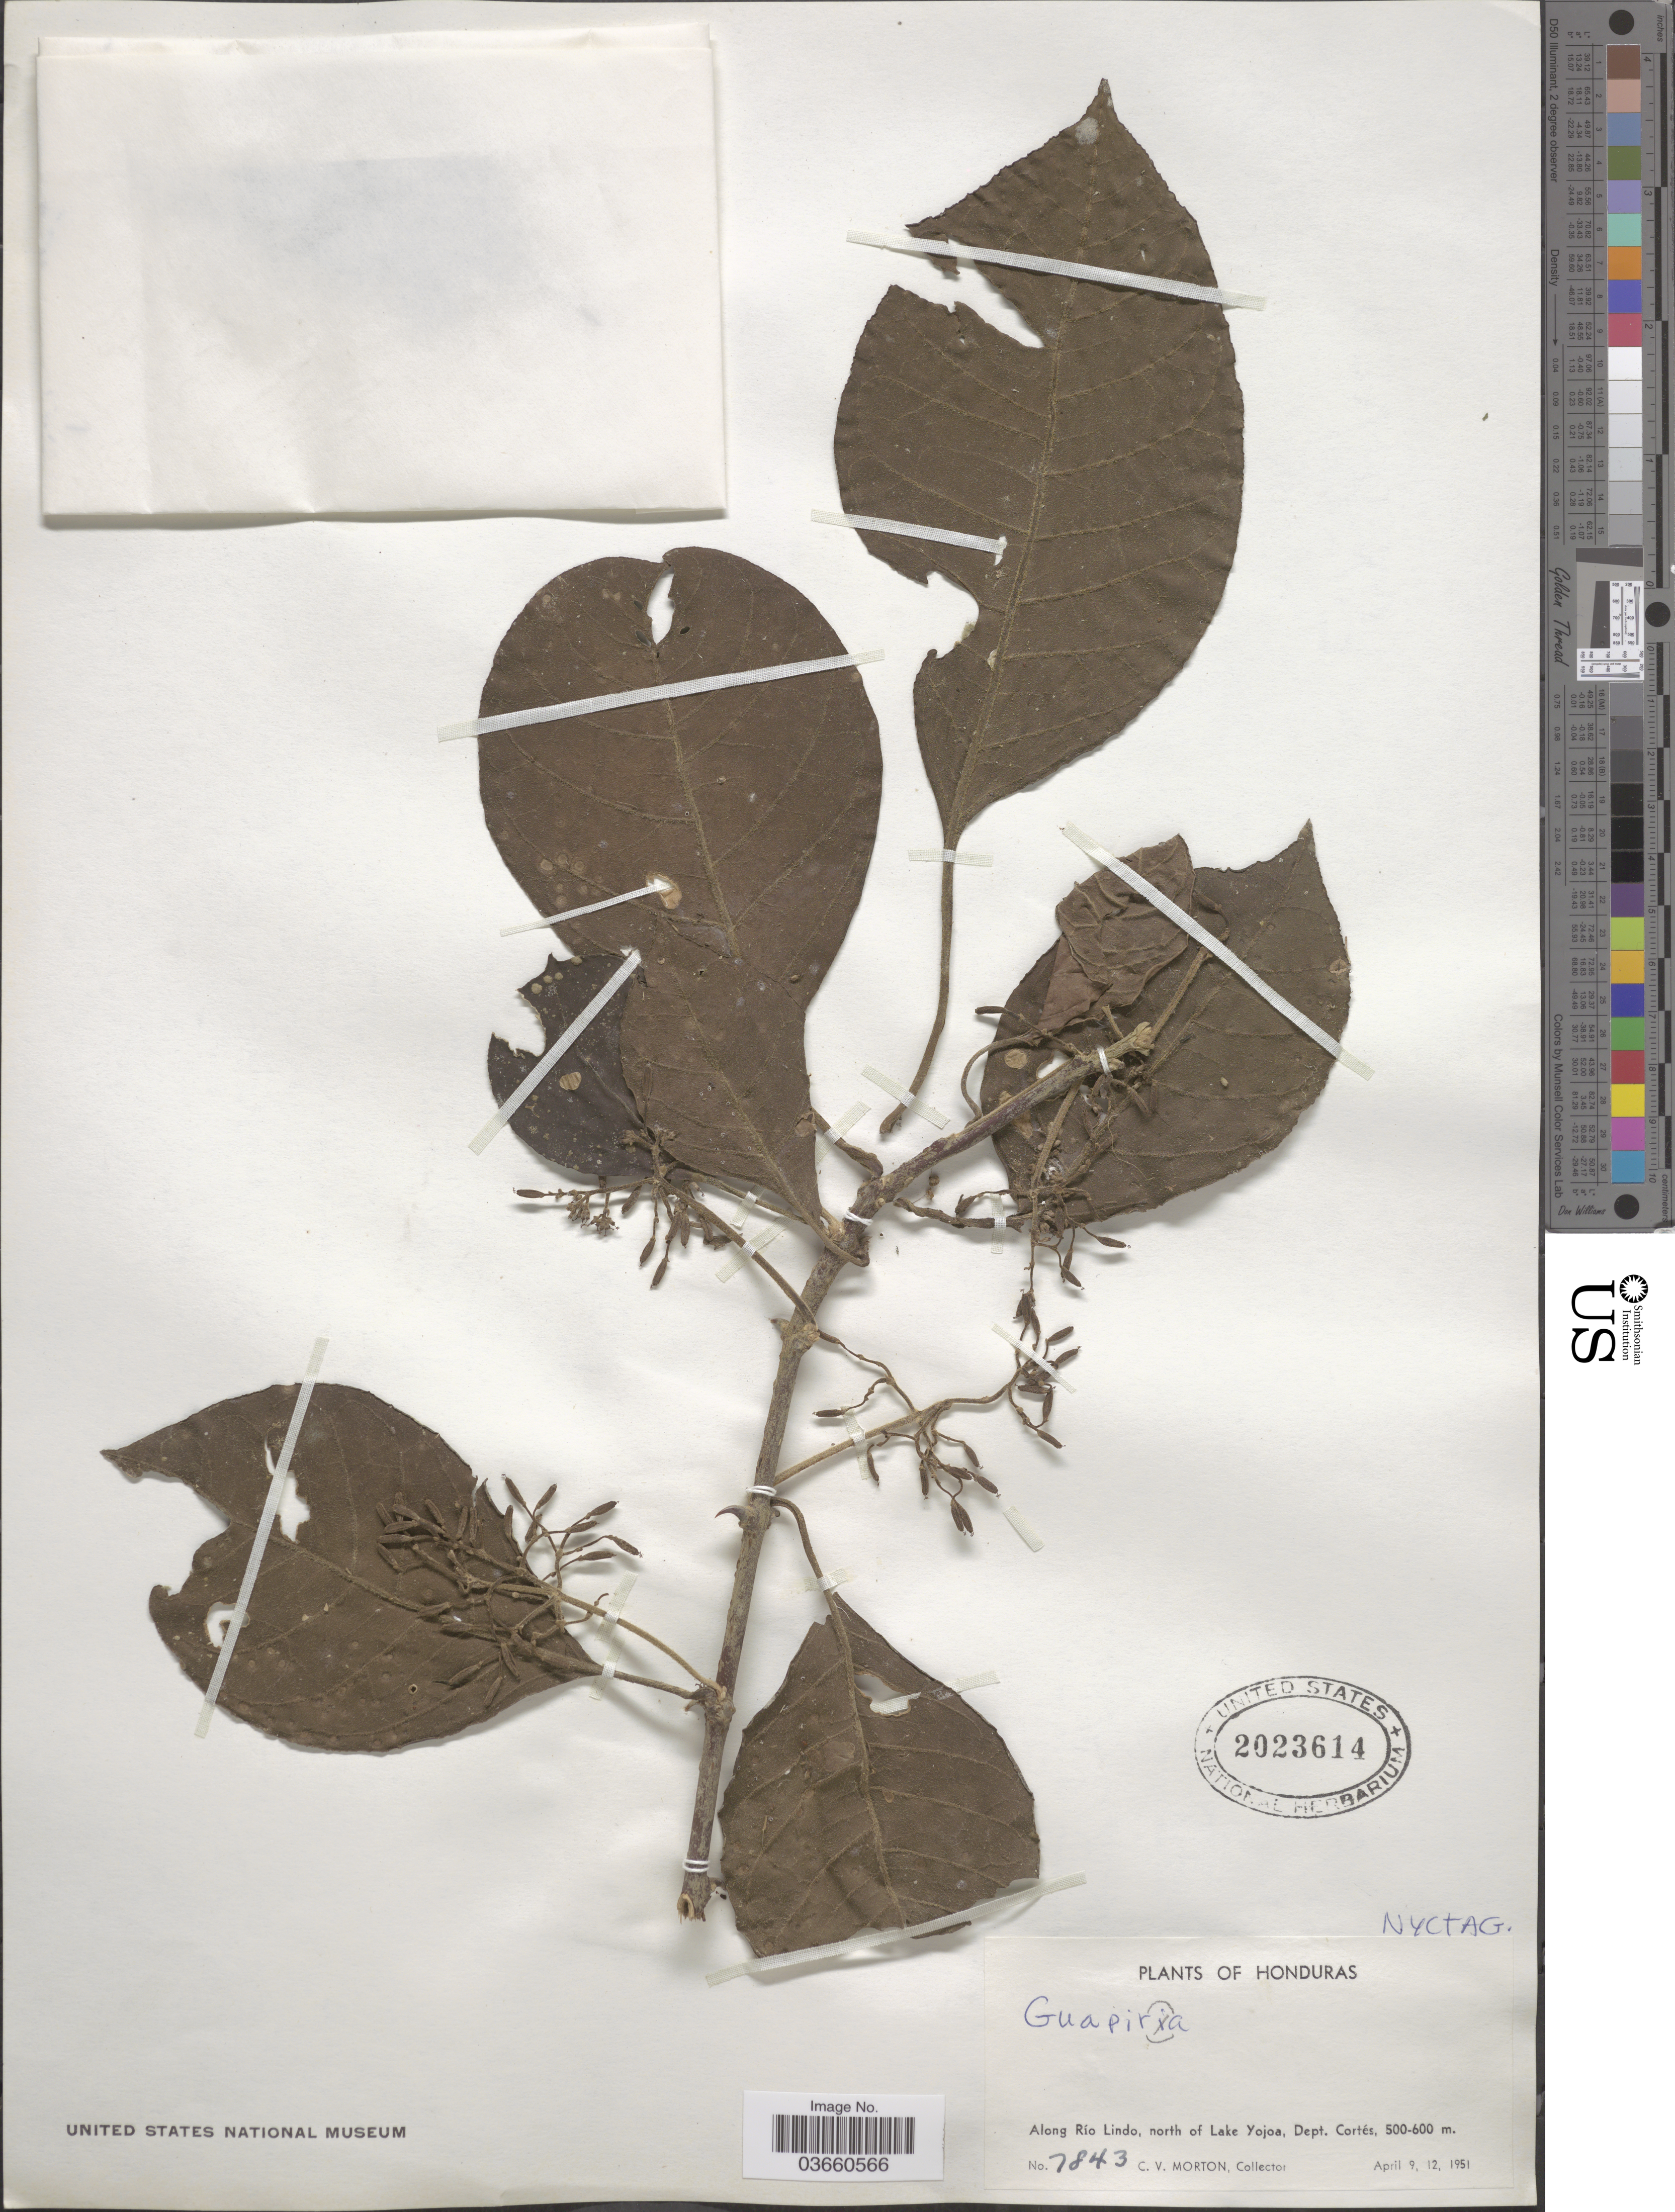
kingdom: Plantae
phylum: Tracheophyta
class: Magnoliopsida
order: Caryophyllales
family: Nyctaginaceae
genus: Pisonia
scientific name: Pisonia sp.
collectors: C. V. Morton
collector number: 7843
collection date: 1951-04-09/1951-04-12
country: Honduras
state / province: Cortes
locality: Along Río Lindo, north of Lake Yojoa, Dept. Cortés.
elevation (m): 500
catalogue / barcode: US 2023614